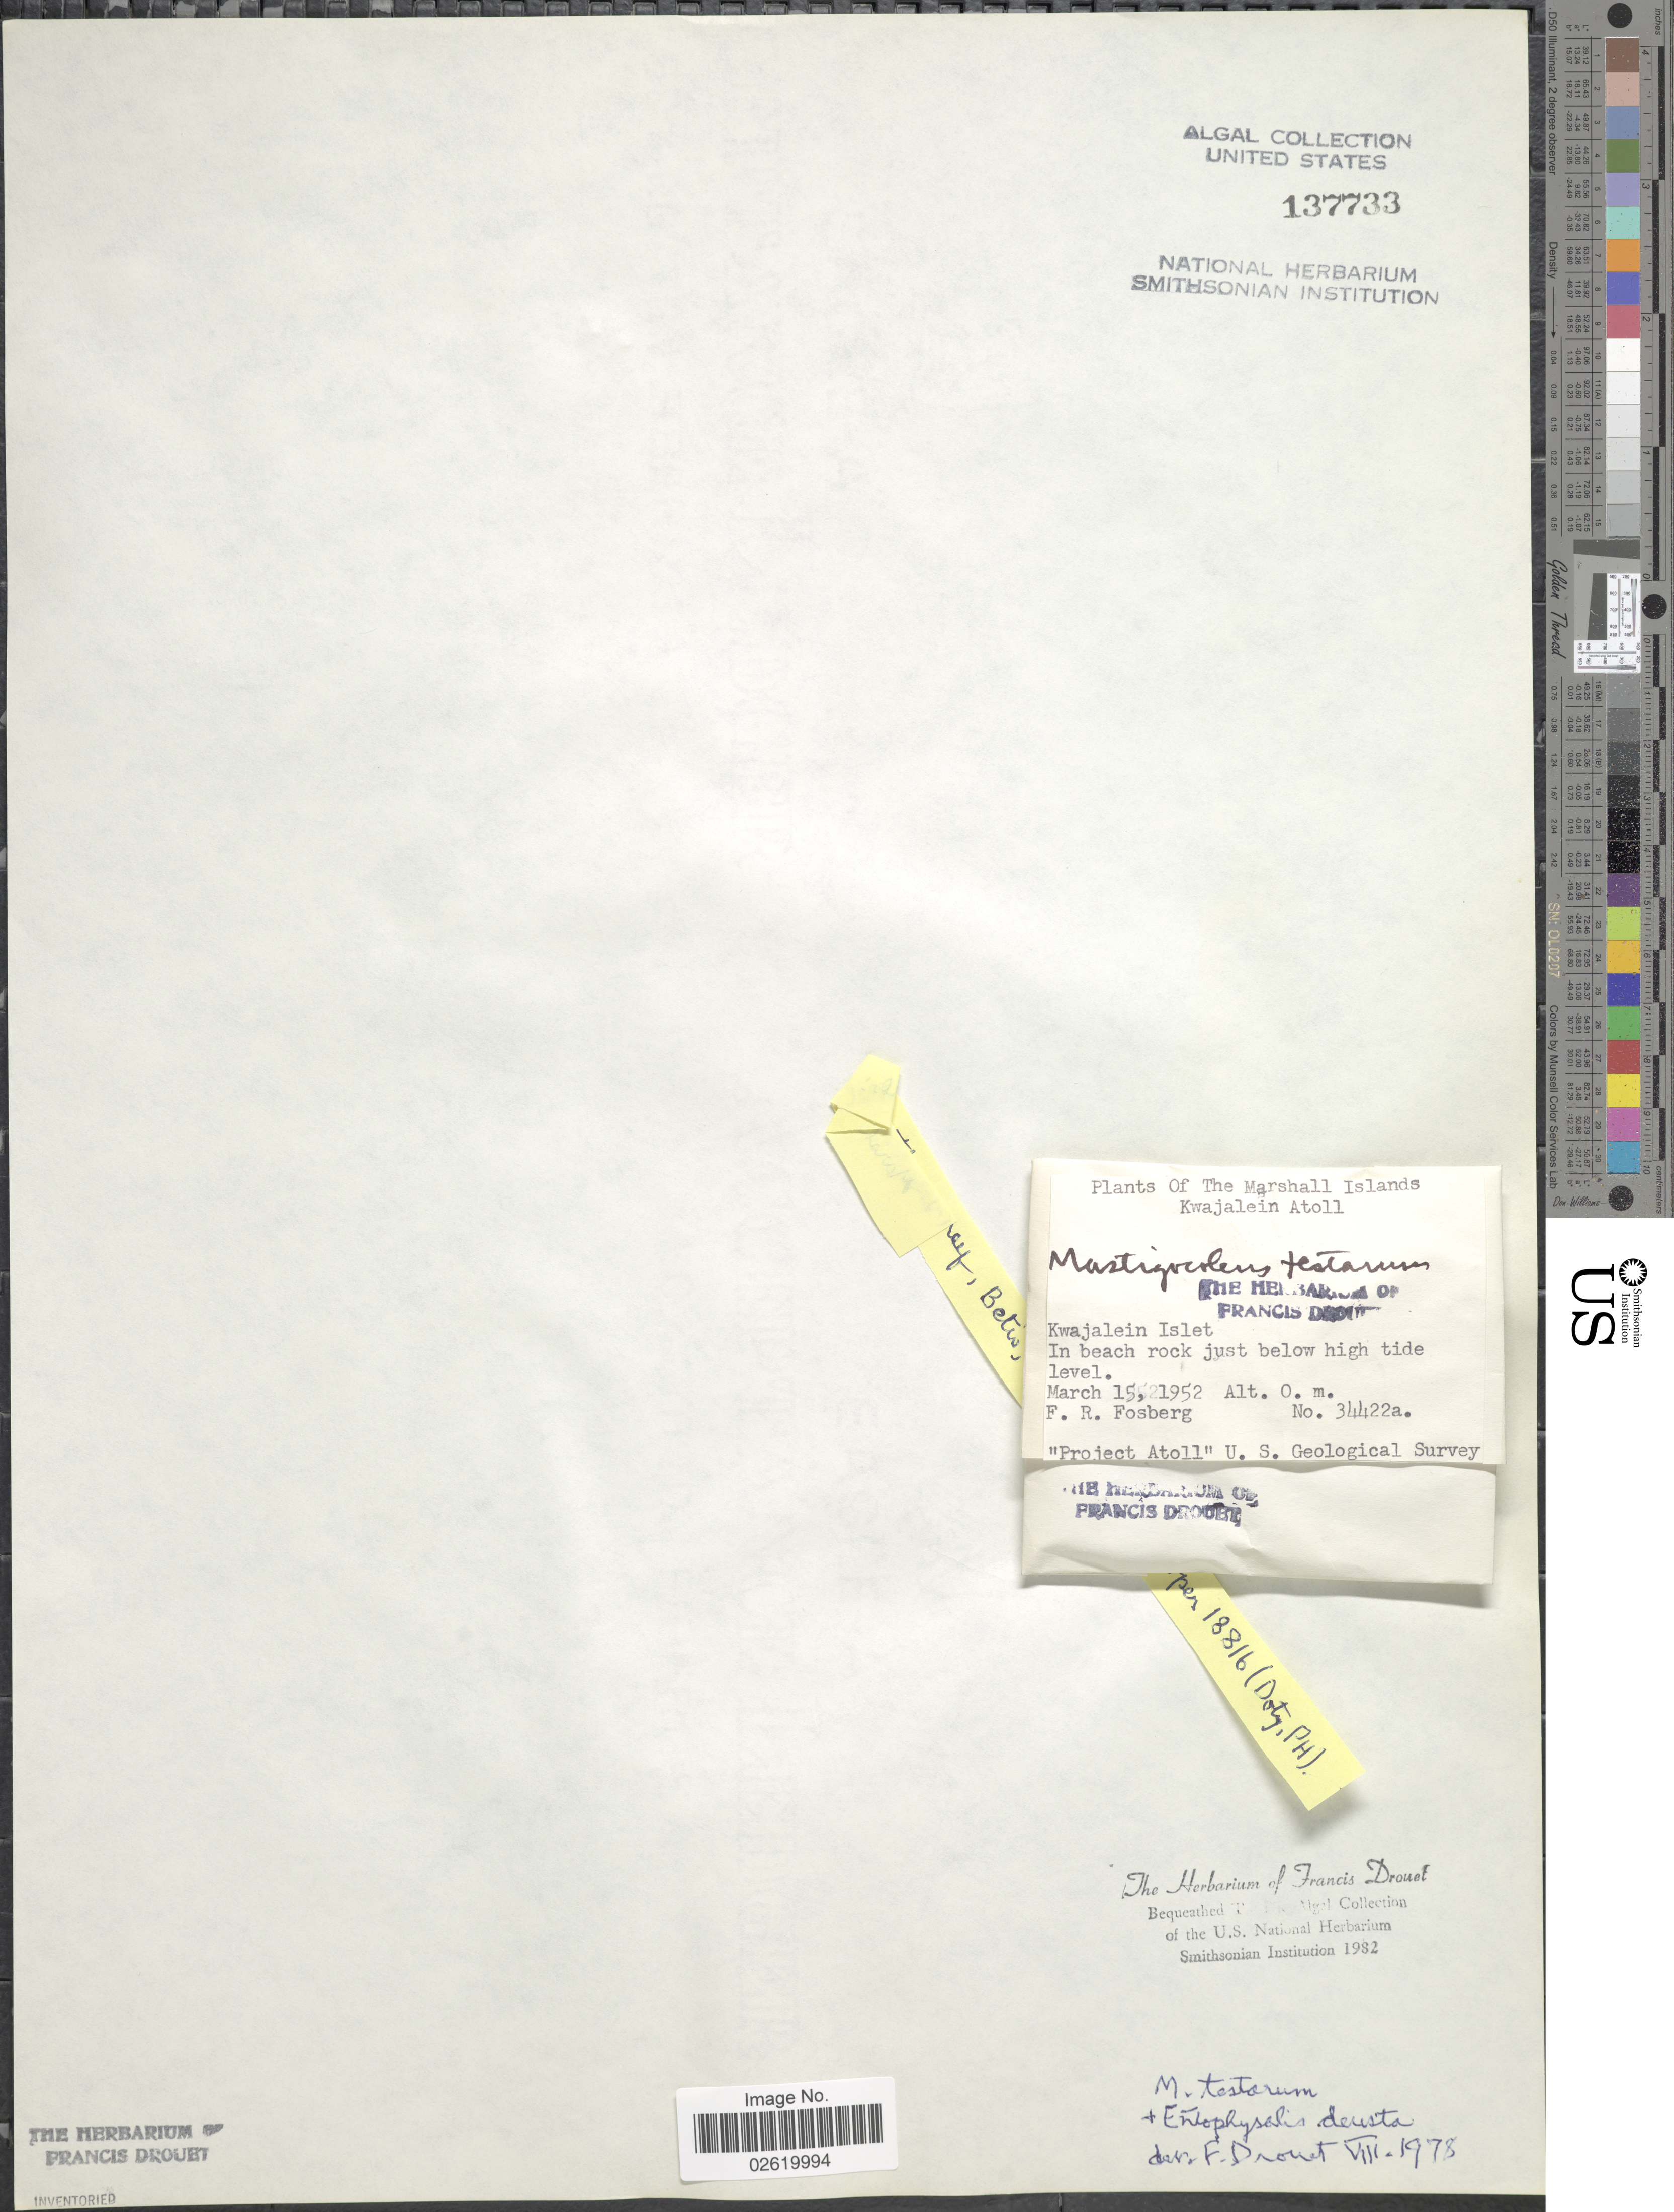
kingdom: Bacteria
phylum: Cyanobacteria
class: Cyanobacteriia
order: Cyanobacteriales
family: Nostochopsidaceae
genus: Mastigocoleus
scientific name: Mastigocoleus testarum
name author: Lagerh.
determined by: Drouet, F. E.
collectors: F. R. Fosberg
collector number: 34422a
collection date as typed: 15 Mar 1952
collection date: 1952-03-15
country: Marshall Islands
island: Kwajelein Atoll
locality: Kwajelein Islet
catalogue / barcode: US 137733